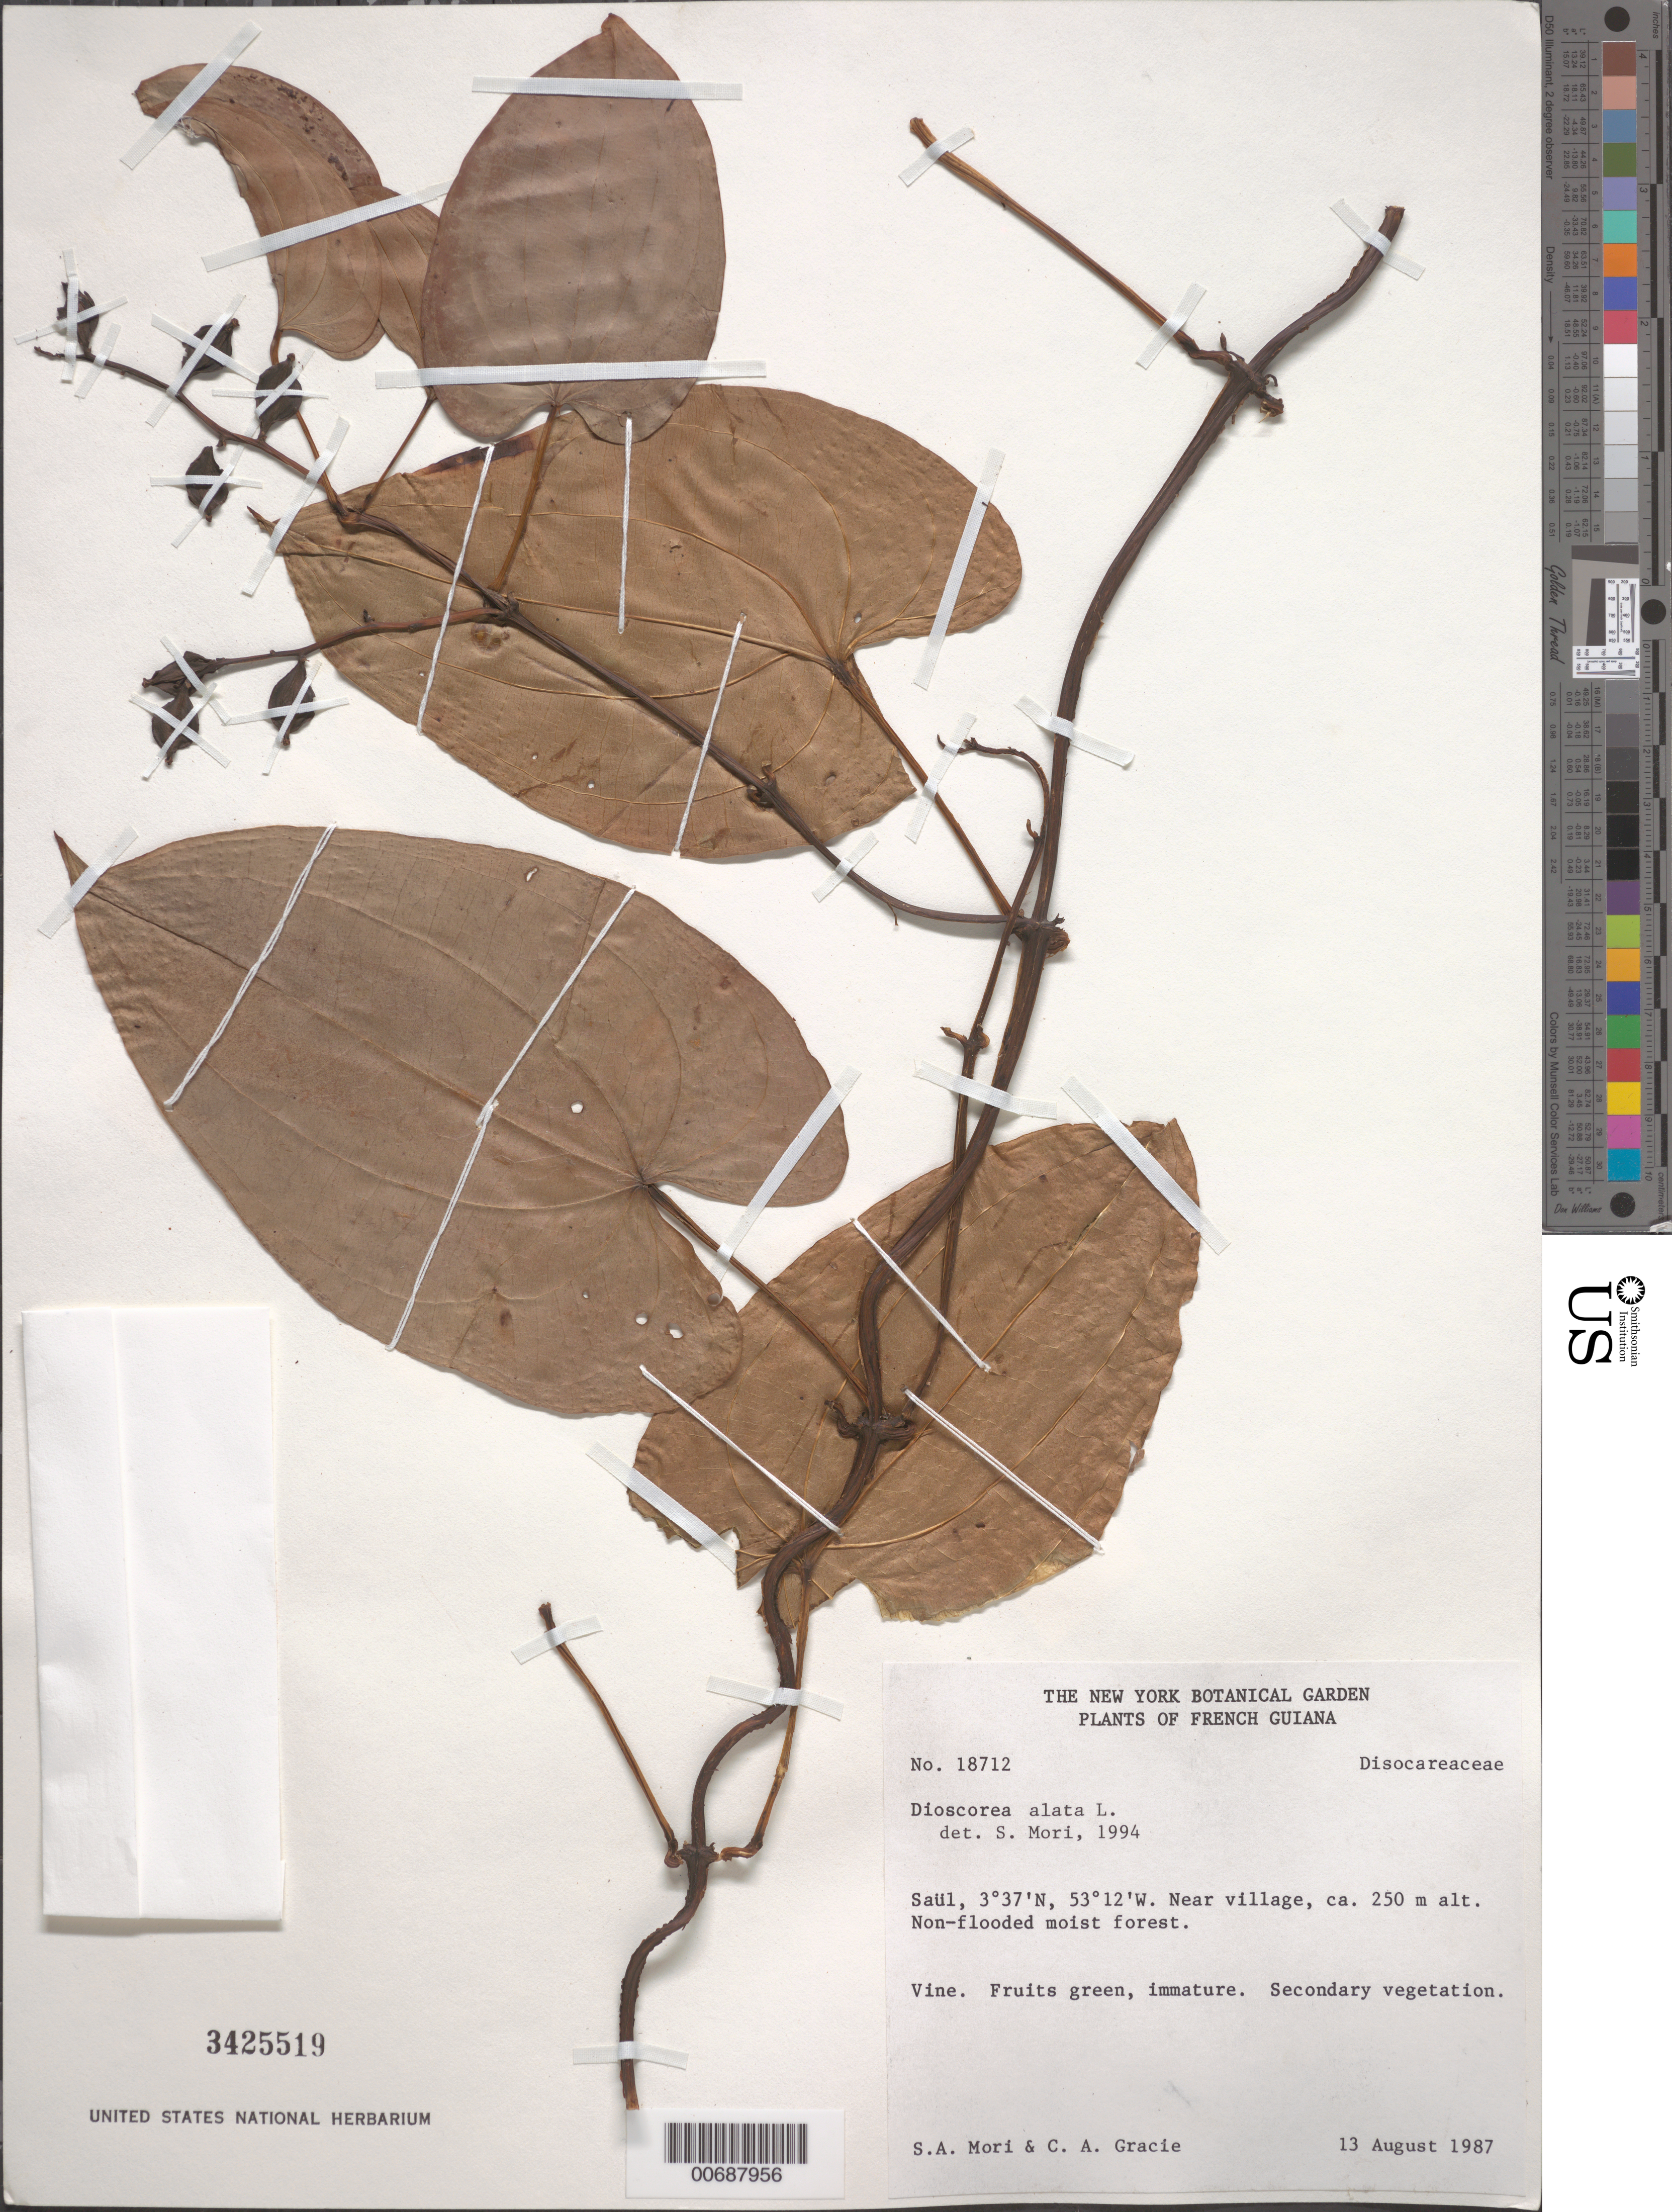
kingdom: Plantae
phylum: Tracheophyta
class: Liliopsida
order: Dioscoreales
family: Dioscoreaceae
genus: Dioscorea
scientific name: Dioscorea alata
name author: L.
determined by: Mori, Scott A.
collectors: S. Mori & C. A. Gracie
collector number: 18712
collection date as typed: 13-Aug-87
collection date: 1987-08-13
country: French Guiana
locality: Saül, near village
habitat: Non-flooded moist forest. Secondary vegetation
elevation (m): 250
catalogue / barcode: US 3425519